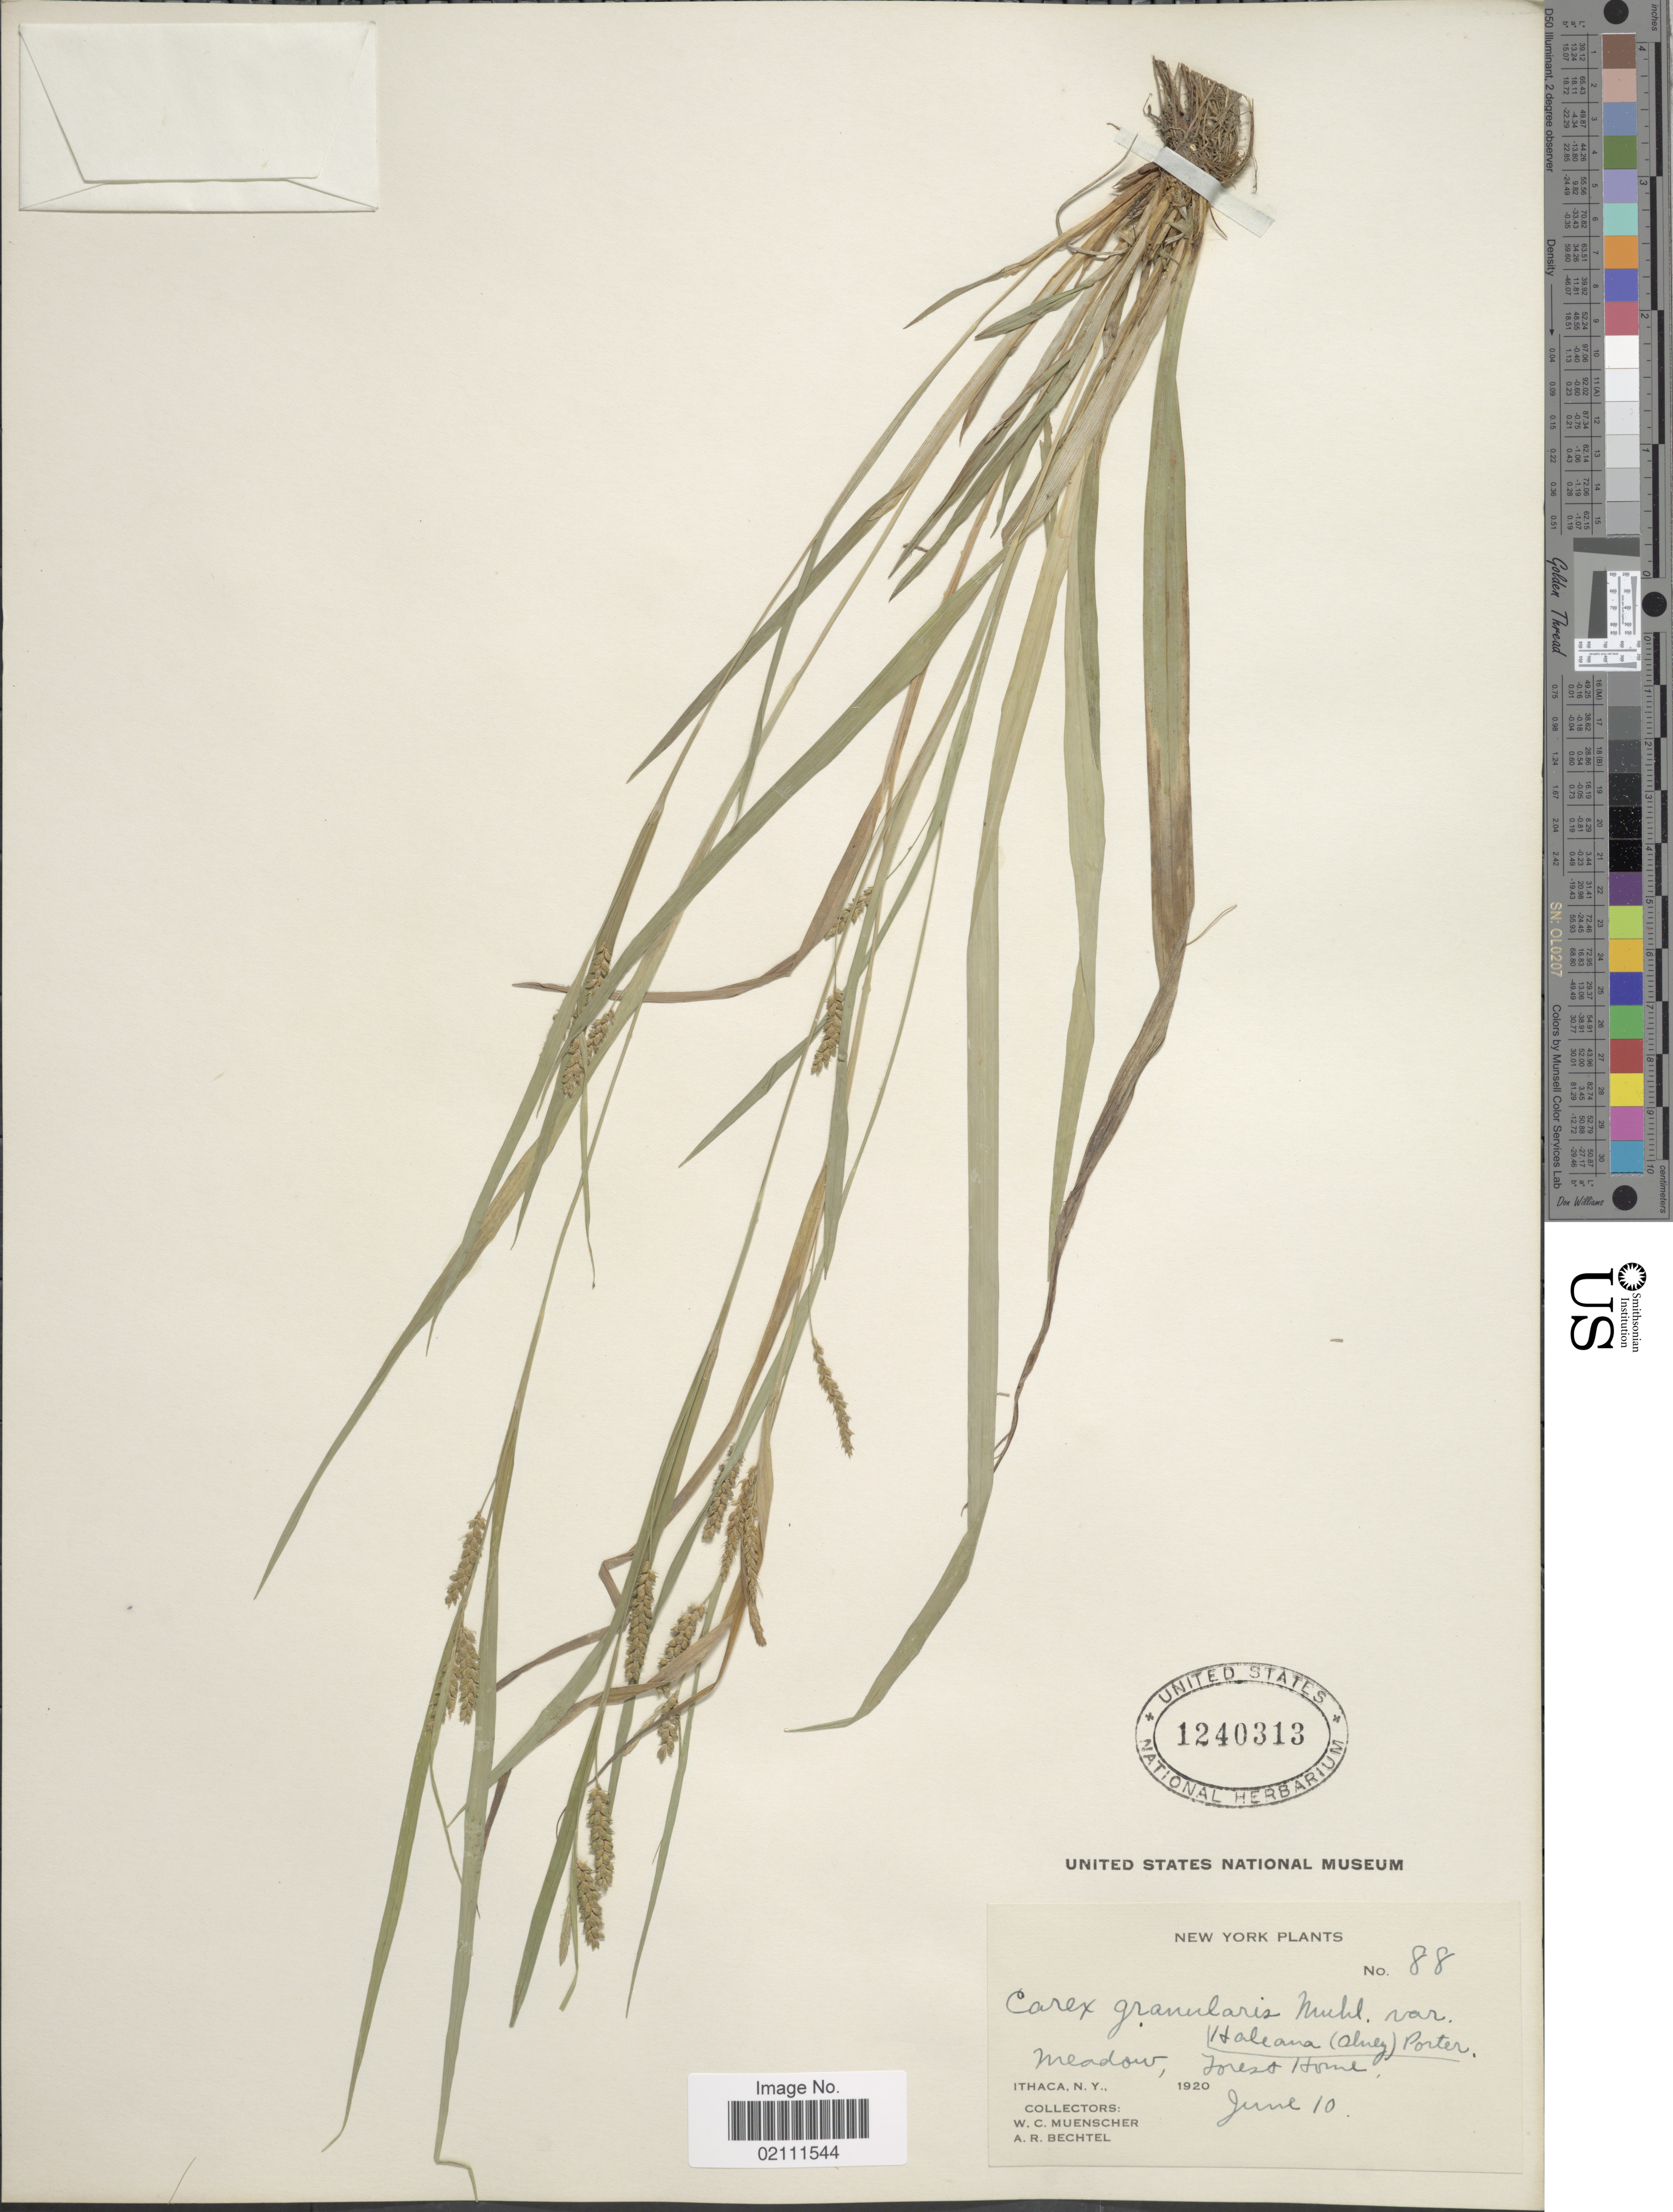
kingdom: Plantae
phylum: Tracheophyta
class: Liliopsida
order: Poales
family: Cyperaceae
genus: Carex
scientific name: Carex granularis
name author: Muhl. ex Willd.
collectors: W. Muenscher & A. Bechtel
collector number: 88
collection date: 1920-06-10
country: United States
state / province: New York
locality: Meadow, Forest Home, Ithaca.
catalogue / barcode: US 1240313